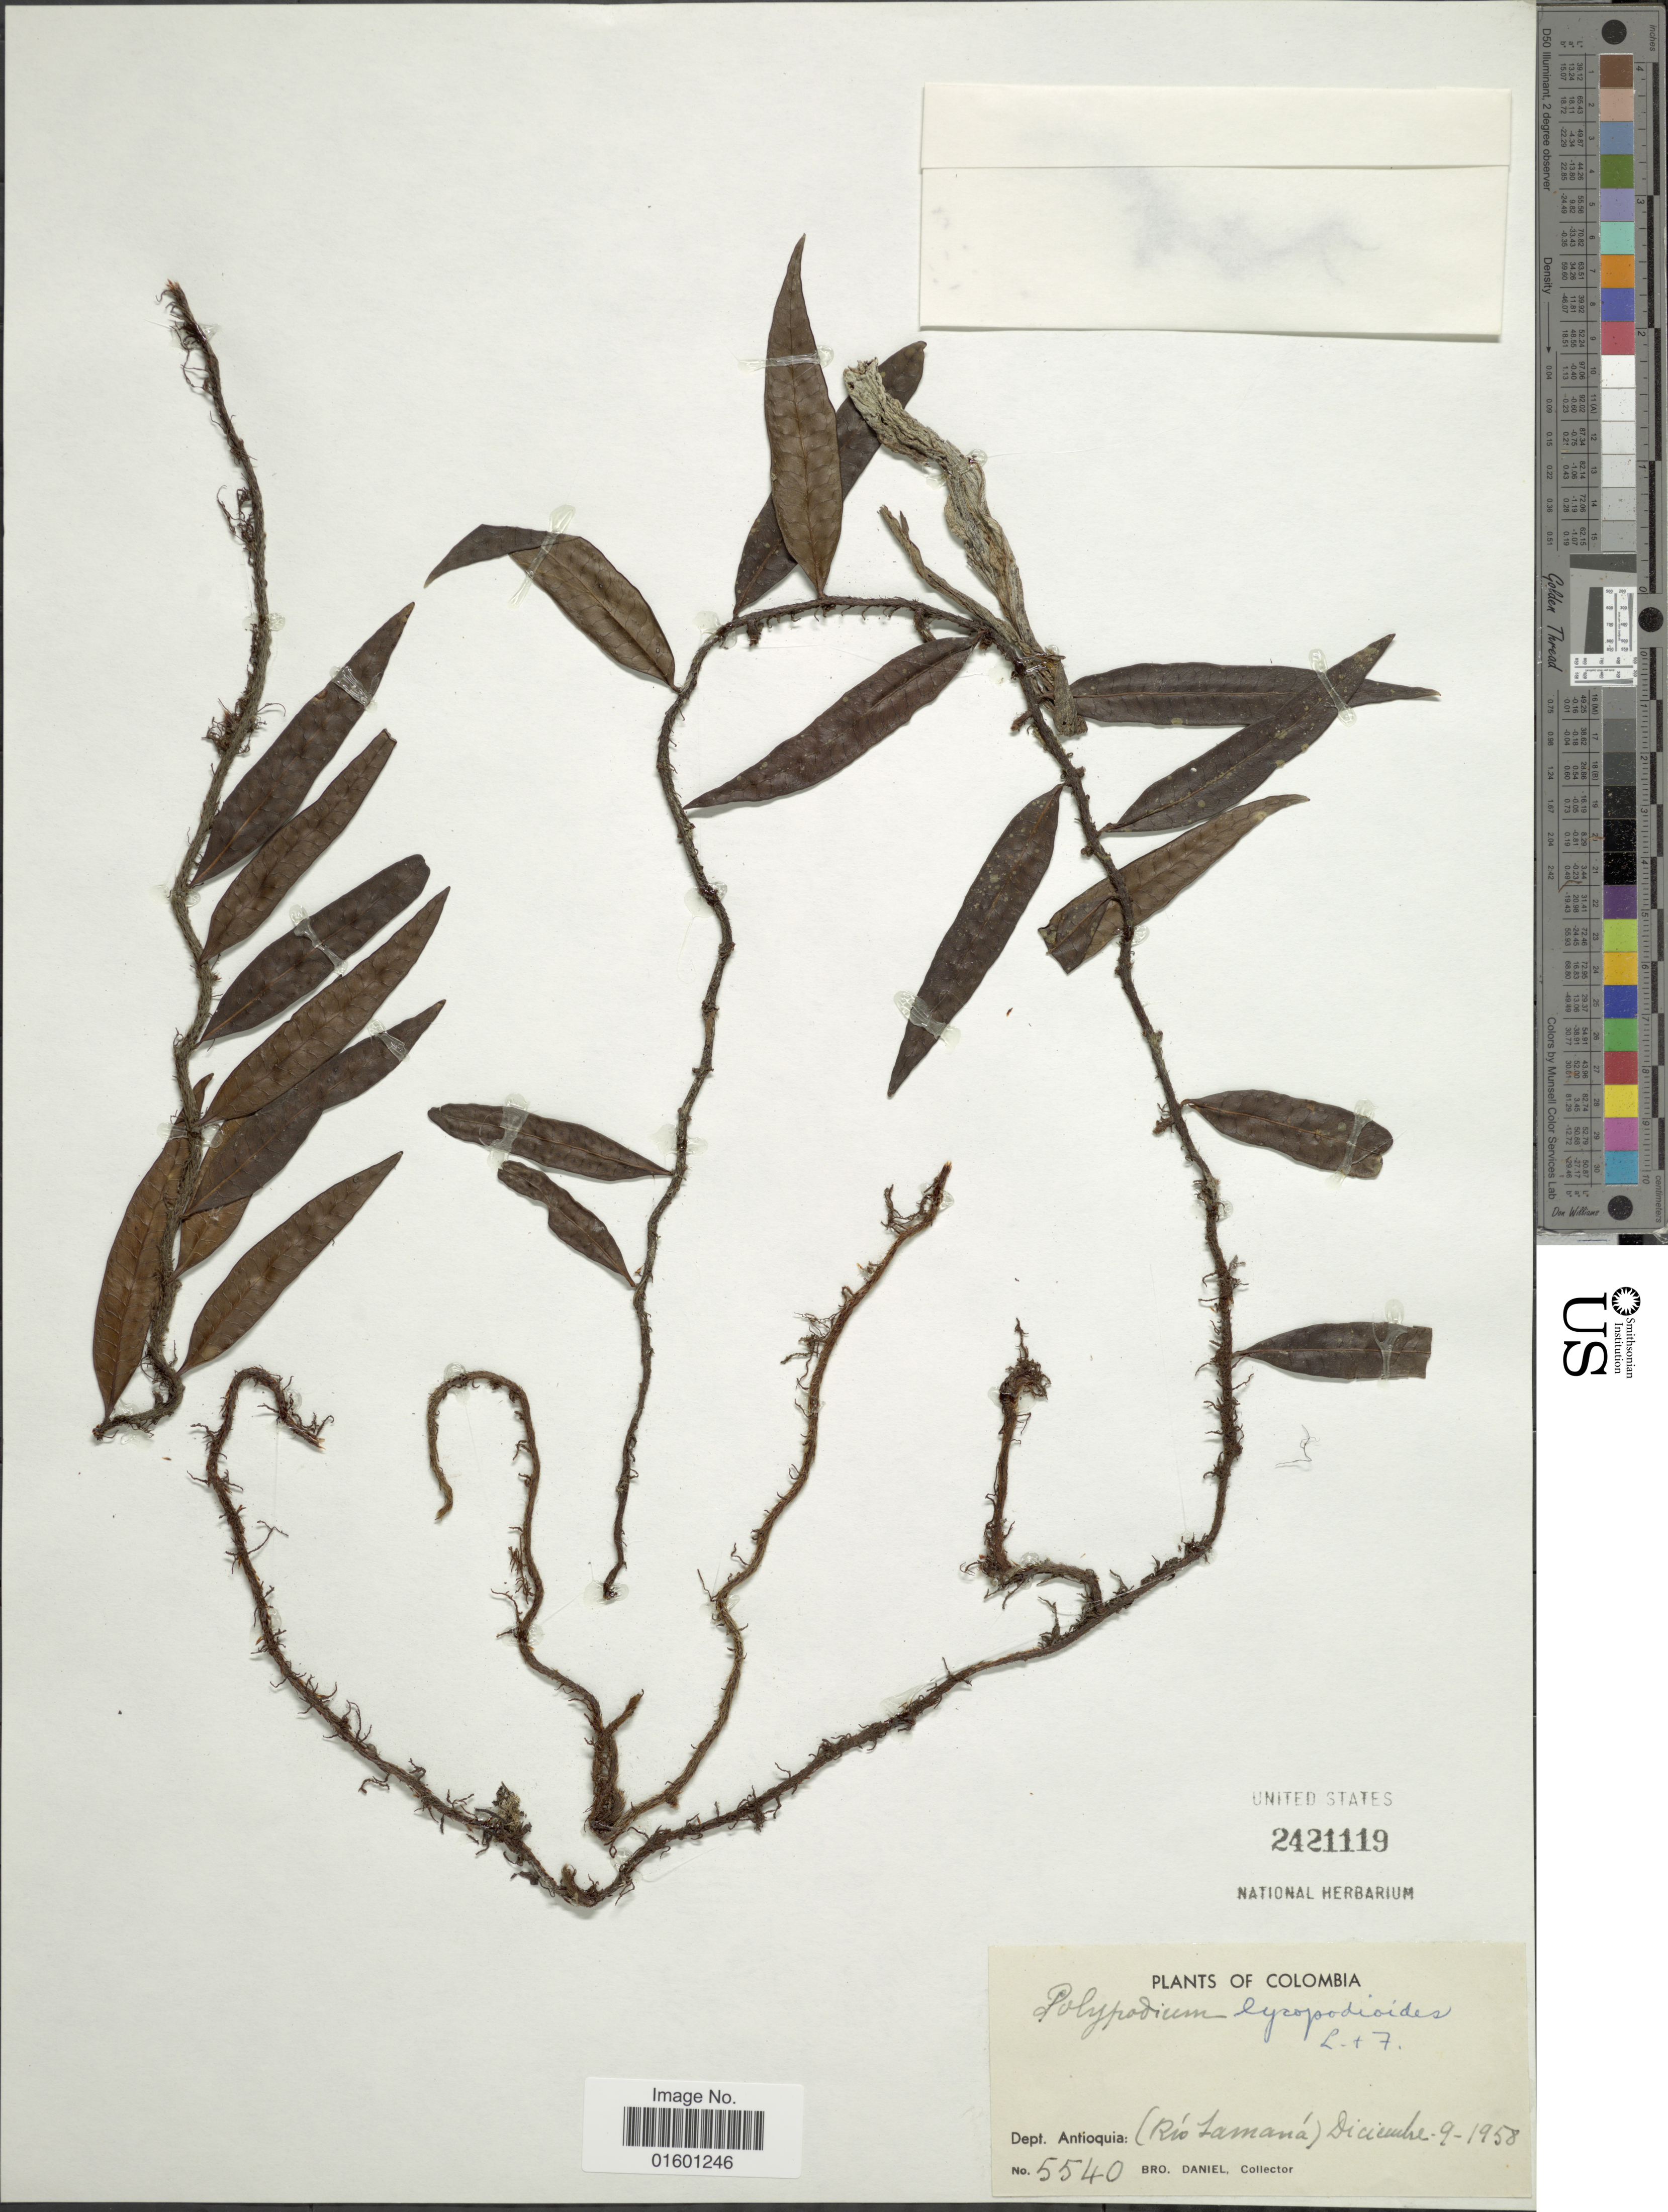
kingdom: Plantae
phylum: Tracheophyta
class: Polypodiopsida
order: Polypodiales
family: Polypodiaceae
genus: Microgramma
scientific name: Microgramma lycopodioides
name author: (L.) Copel.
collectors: Bro. Daniel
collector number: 5540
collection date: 1958-12-09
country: Colombia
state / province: Antioquia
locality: (Rio Samana)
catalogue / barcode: US 2421119